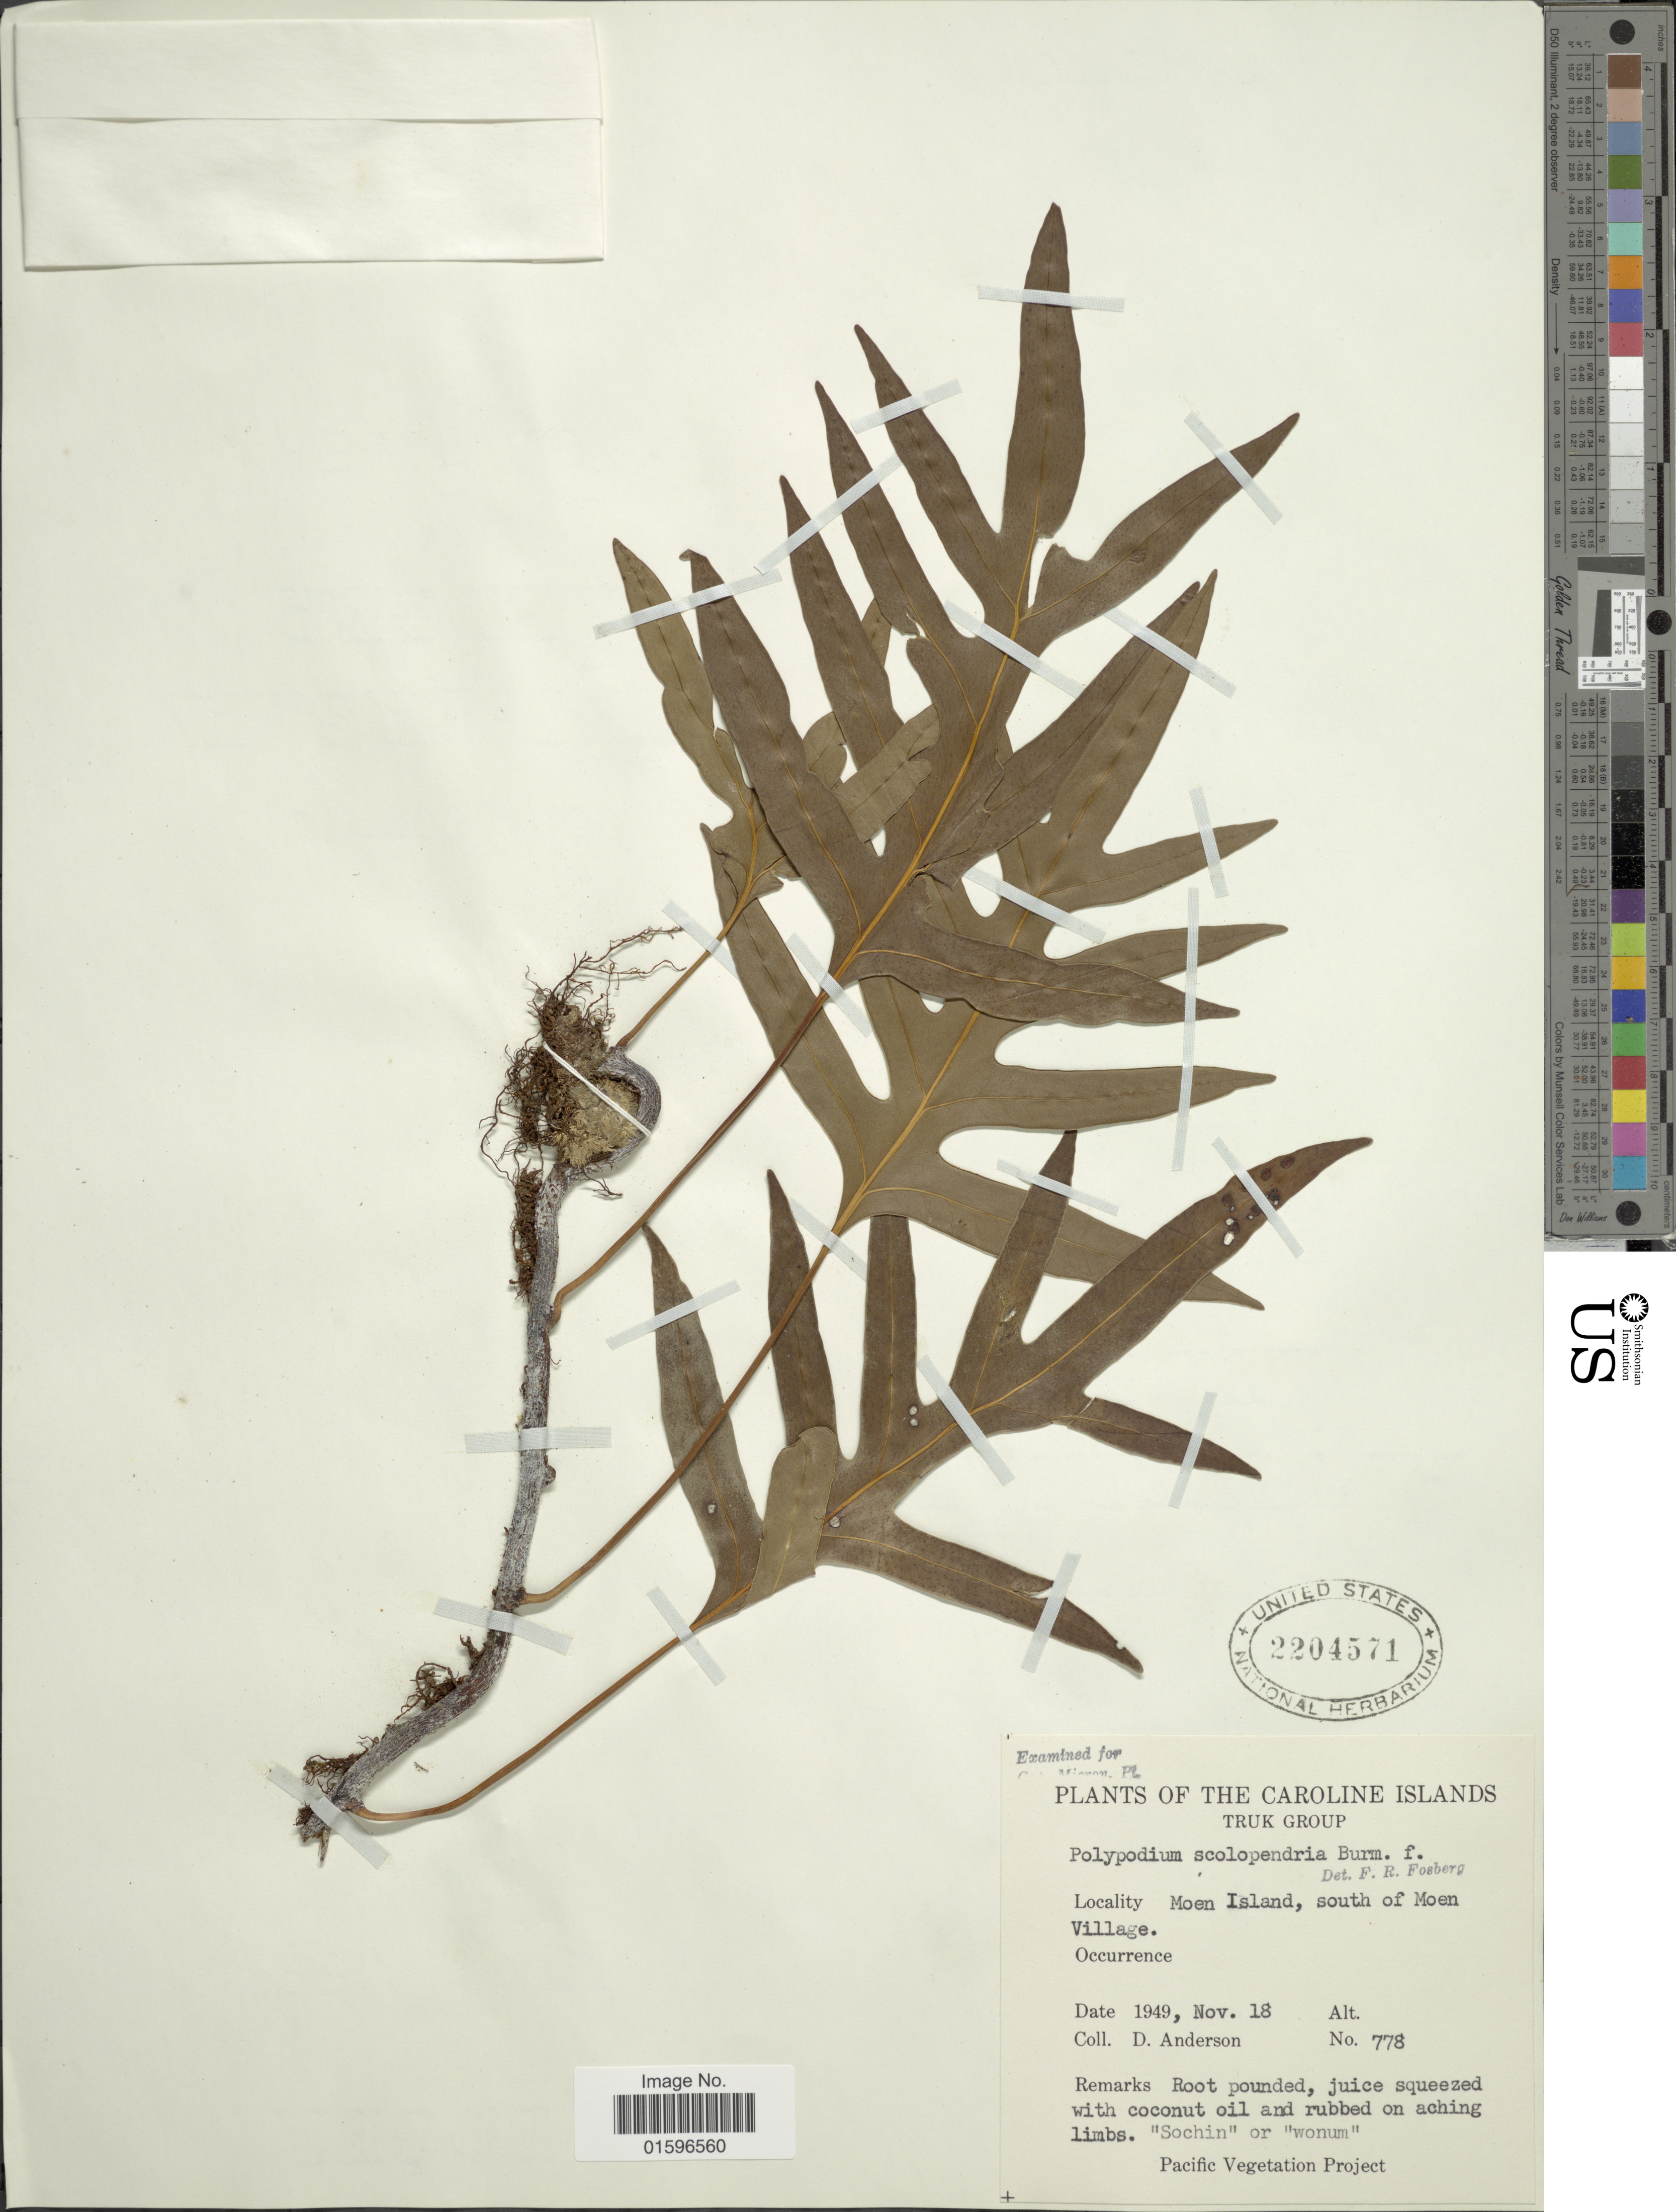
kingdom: Plantae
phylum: Tracheophyta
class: Polypodiopsida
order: Polypodiales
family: Polypodiaceae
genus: Polypodium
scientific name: Polypodium scolopendria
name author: Burm. f.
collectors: D. Anderson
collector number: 778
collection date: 1949-11-18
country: Micronesia, Federated States of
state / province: Truk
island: Moen [Wono]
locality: Caroline Islands, Truk Group, Moen Island, south of Moen Village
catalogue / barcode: US 2204571